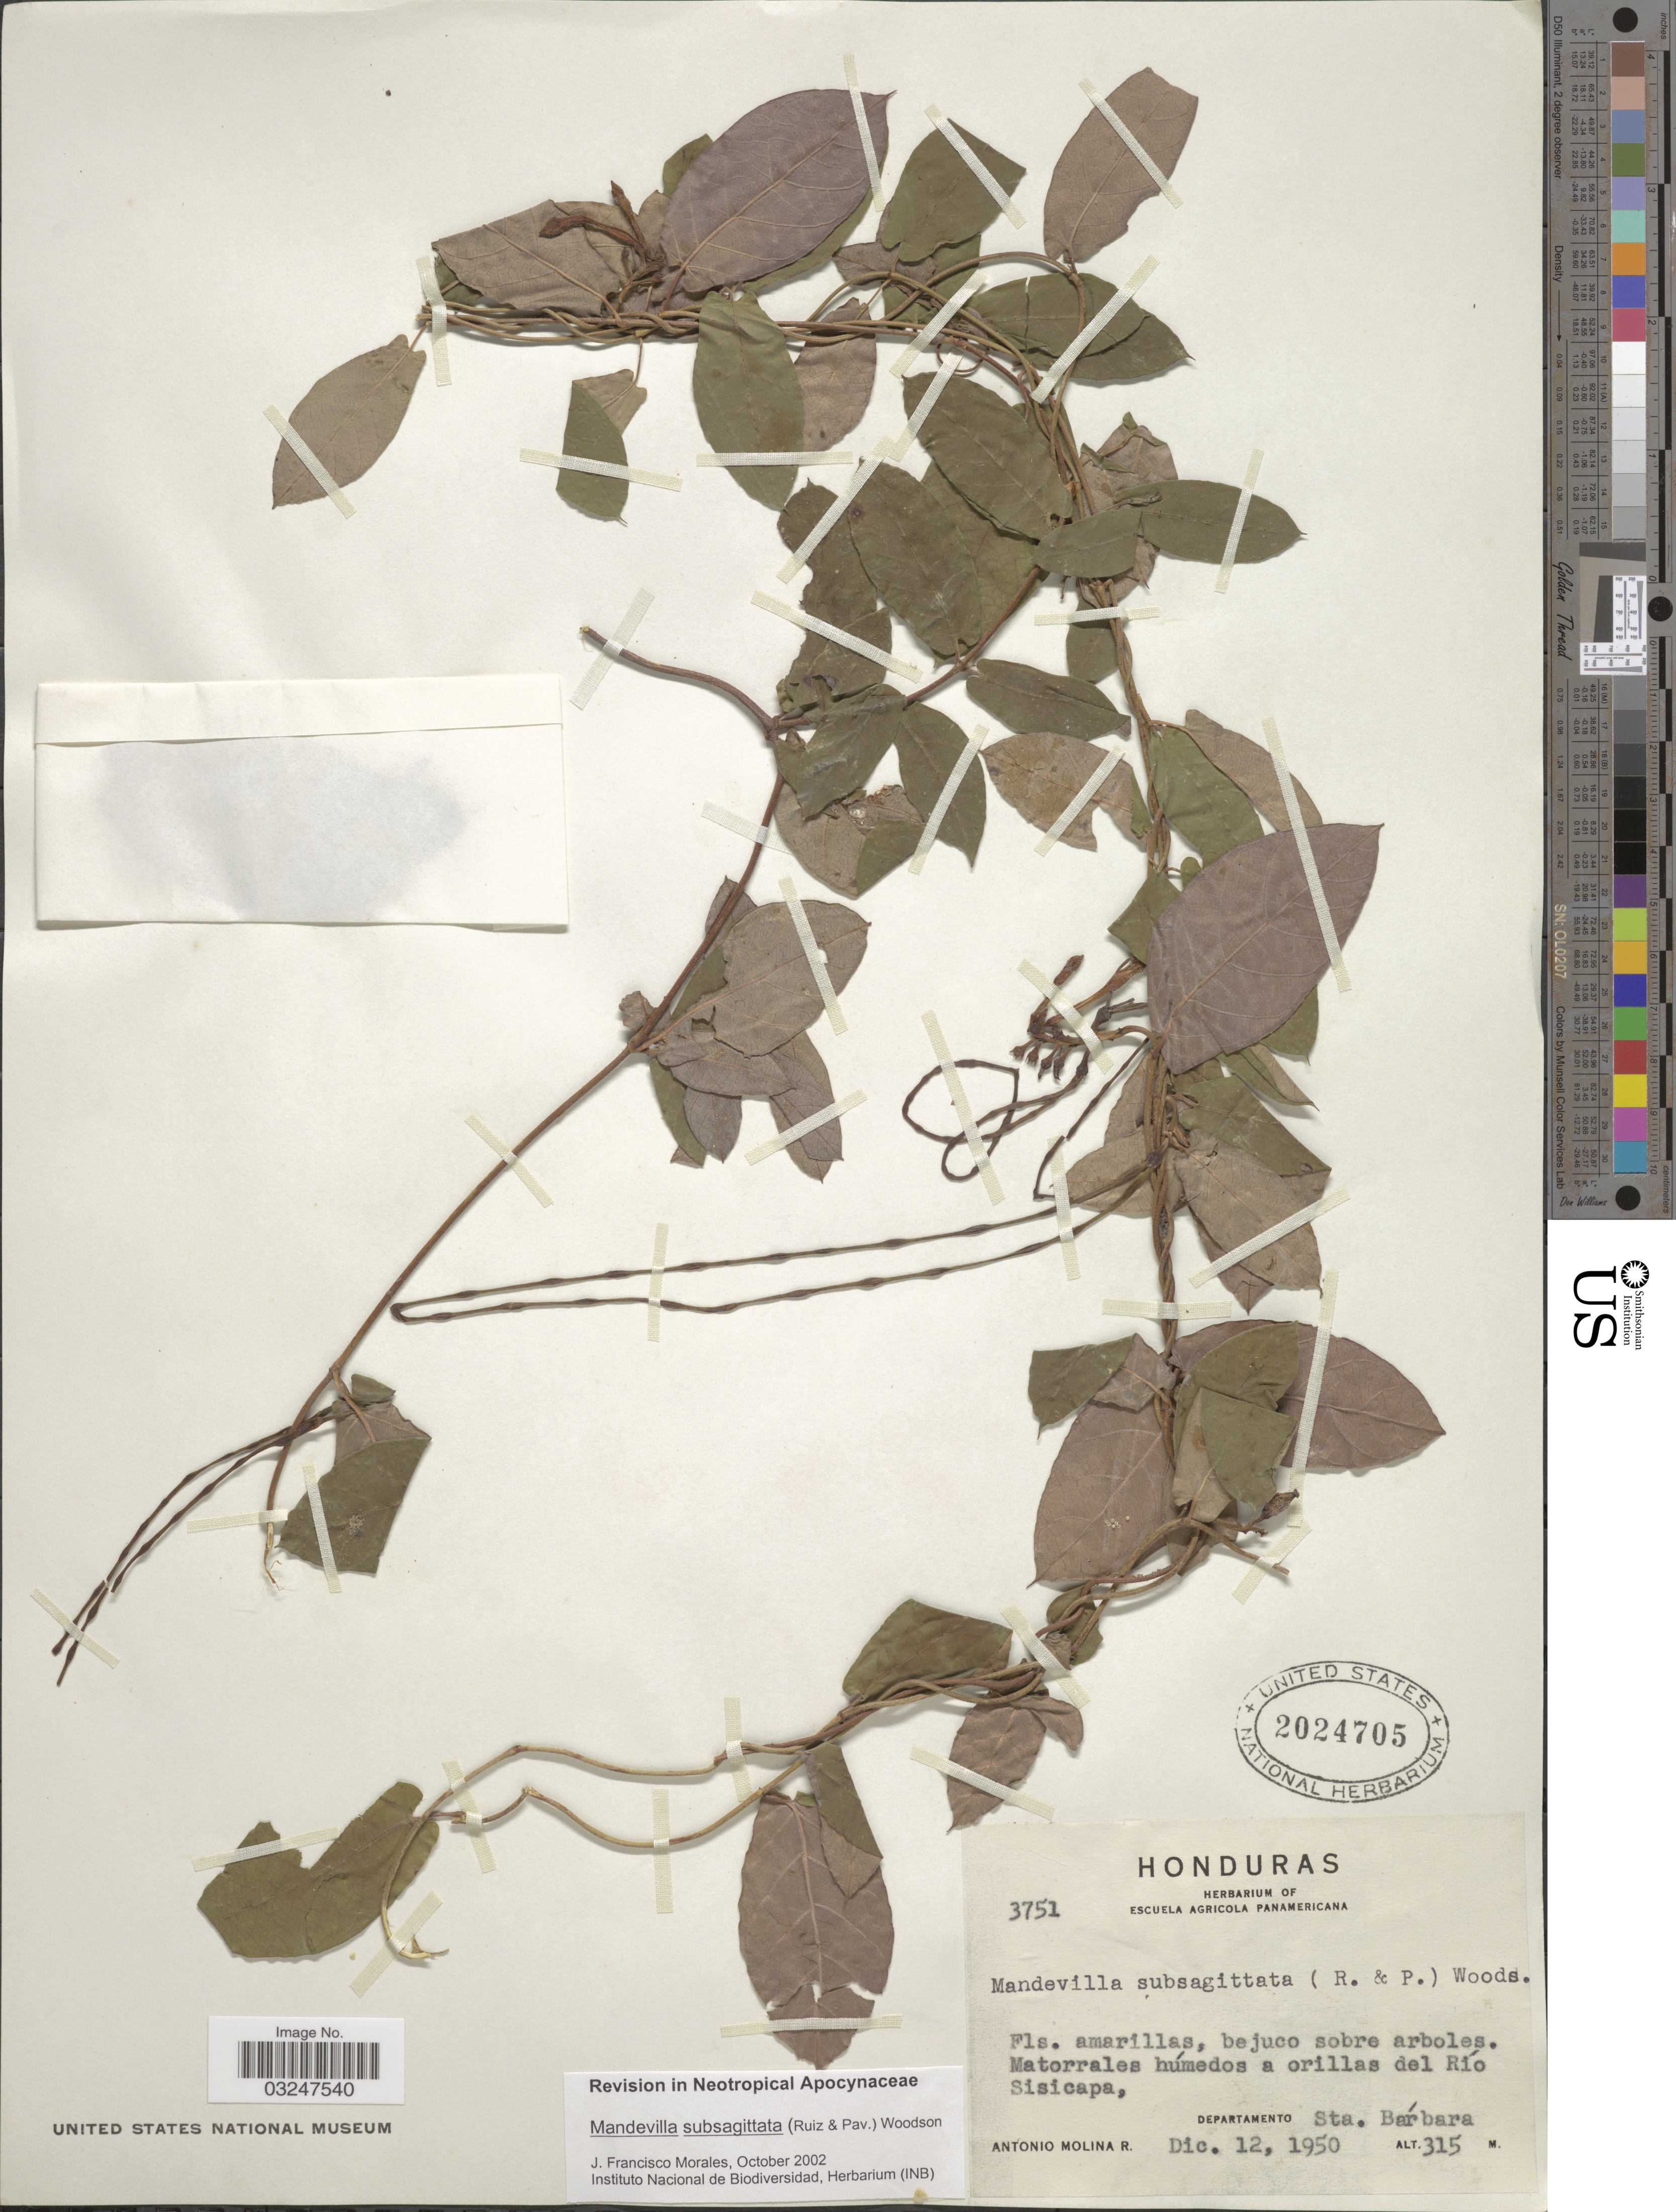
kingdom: Plantae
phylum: Tracheophyta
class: Magnoliopsida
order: Gentianales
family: Apocynaceae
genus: Mandevilla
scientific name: Mandevilla subsagittata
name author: (Ruiz & Pav.) Woodson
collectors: A. Molina R.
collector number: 3751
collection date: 1950-12-12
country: Honduras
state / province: Santa Bárbara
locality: Matorrales húmedos a orillas del Río Sisicapa, Departamento Sta. Bárbara.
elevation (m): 315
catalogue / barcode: US 2024705